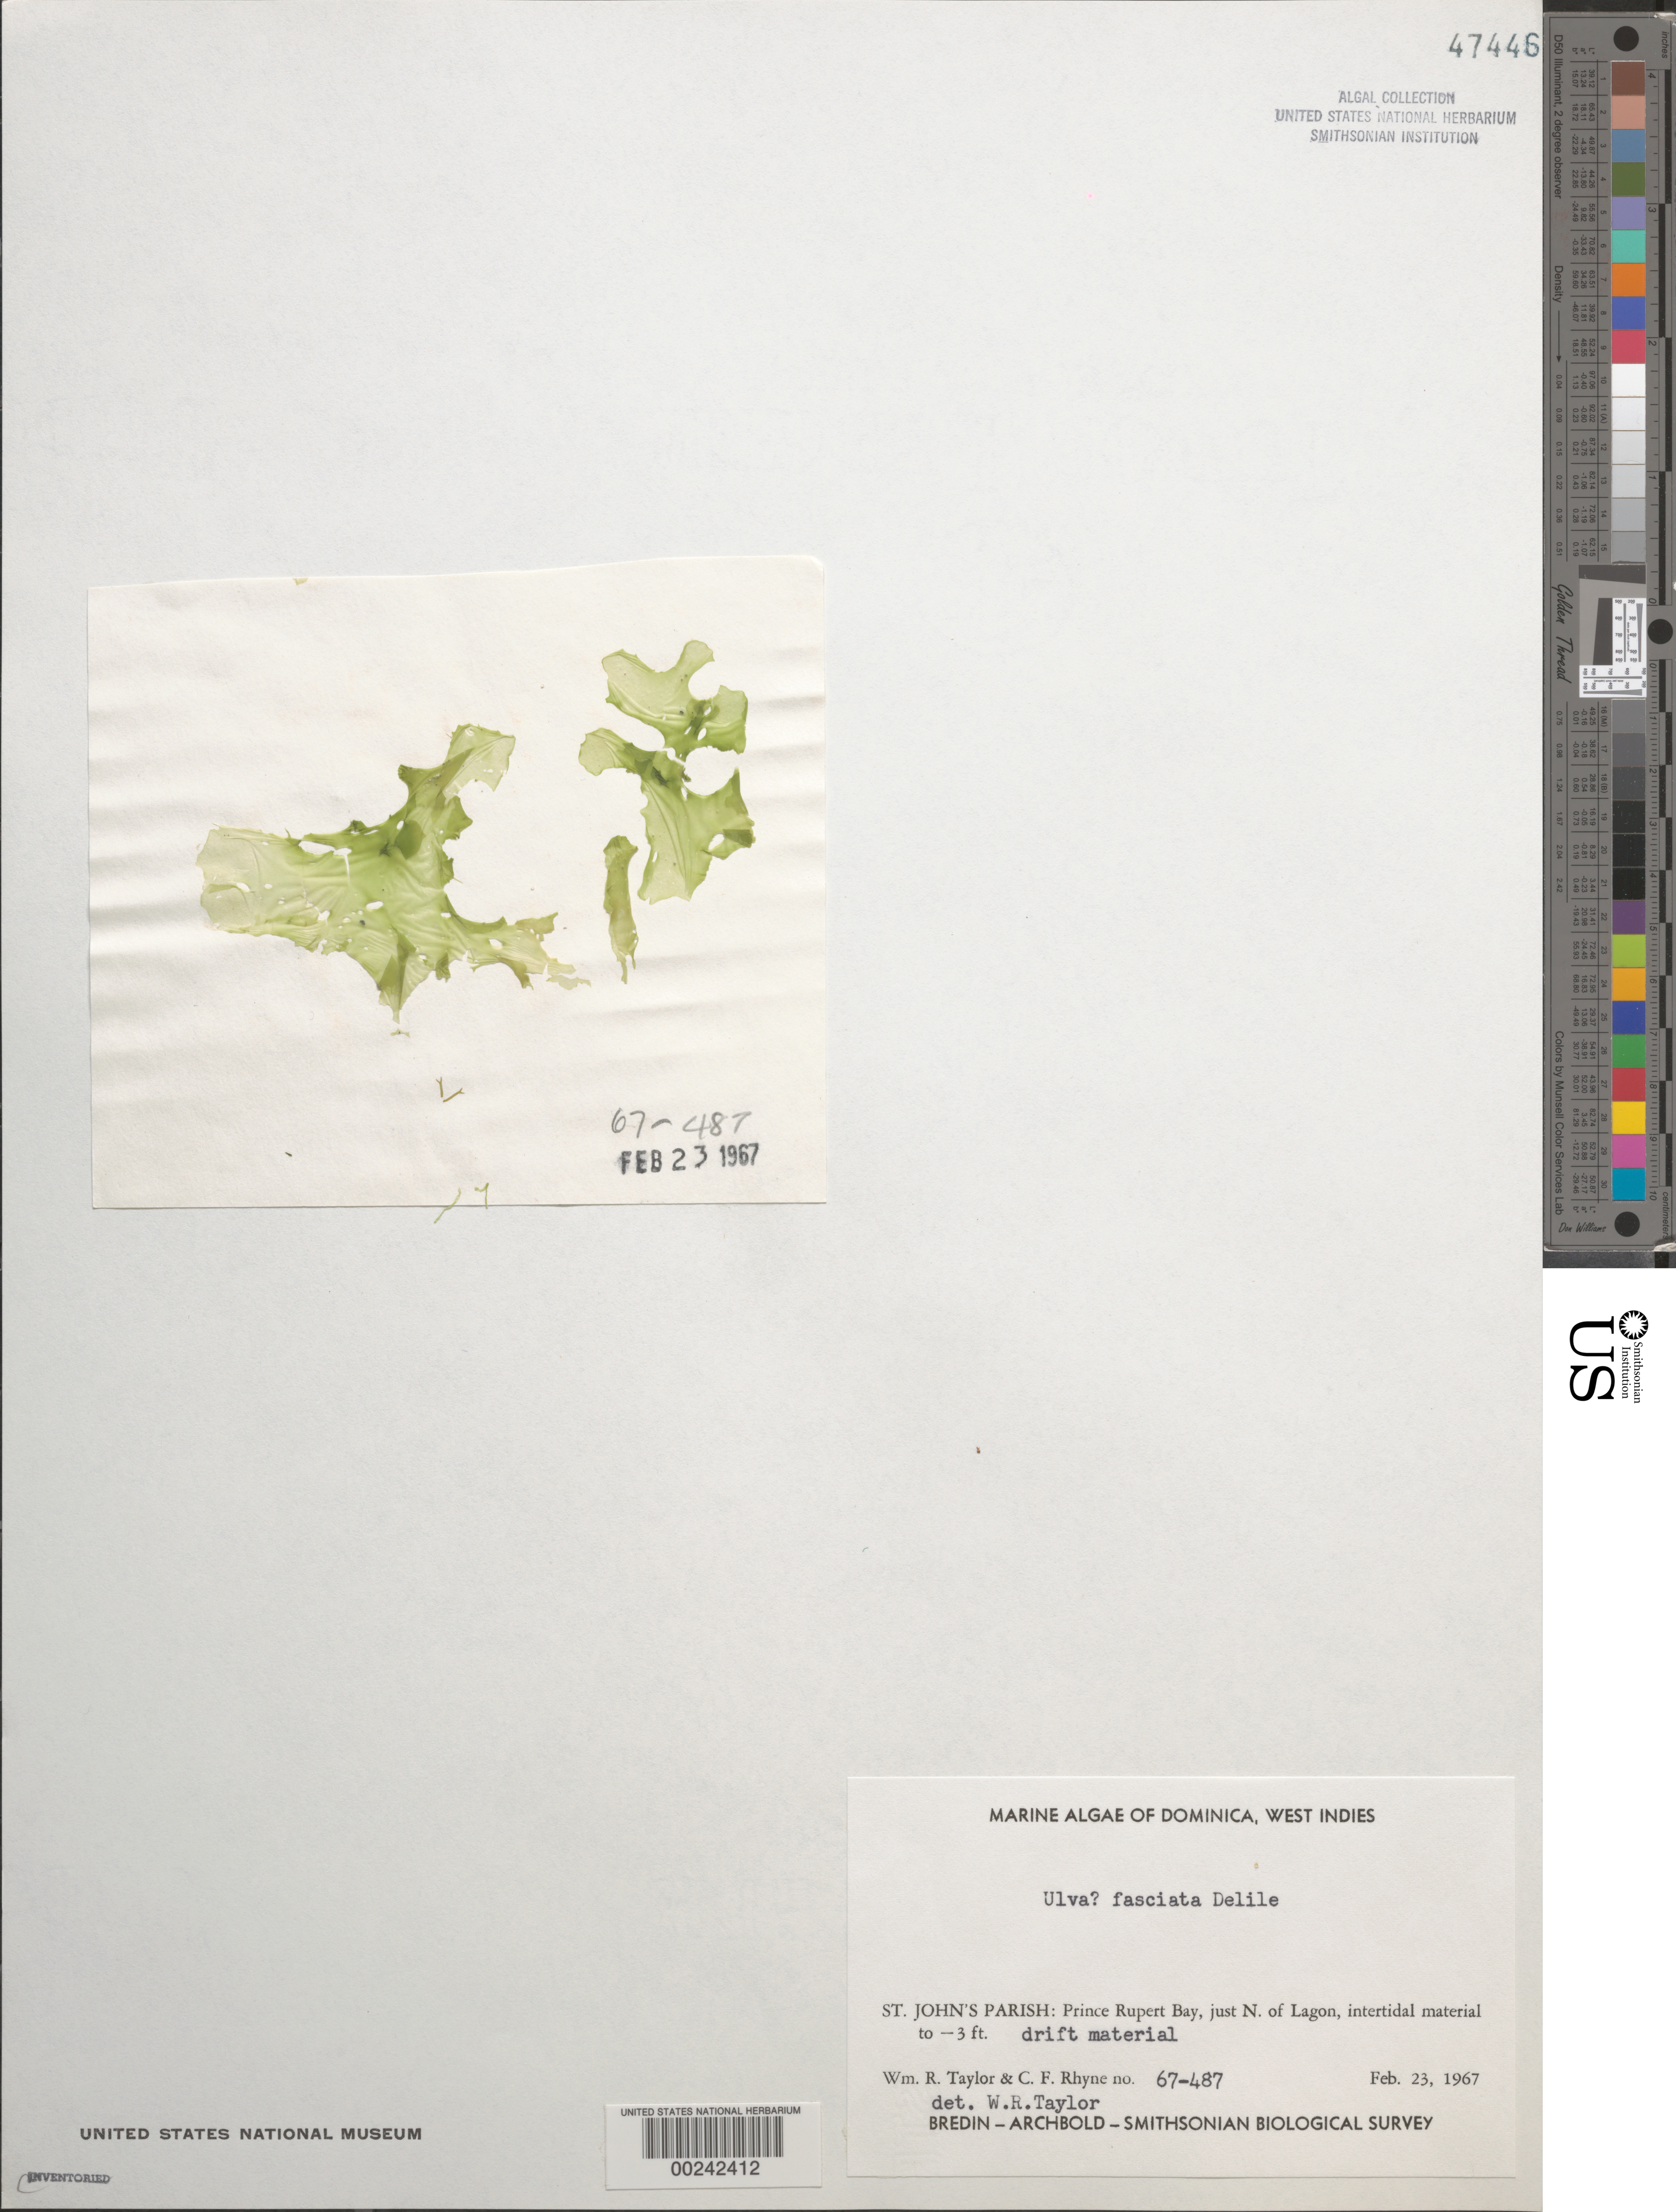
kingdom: Plantae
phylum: Chlorophyta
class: Ulvophyceae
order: Ulvales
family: Ulvaceae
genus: Ulva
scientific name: Ulva lactuca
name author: L.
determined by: Algae name updating Project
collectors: W. R. Taylor & C. Rhyne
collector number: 67-487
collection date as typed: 23 Feb 1967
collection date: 1967-02-23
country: Dominica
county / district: St. John's Parish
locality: Prince Rupert Bay, just north of Lagon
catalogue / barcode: US 47446